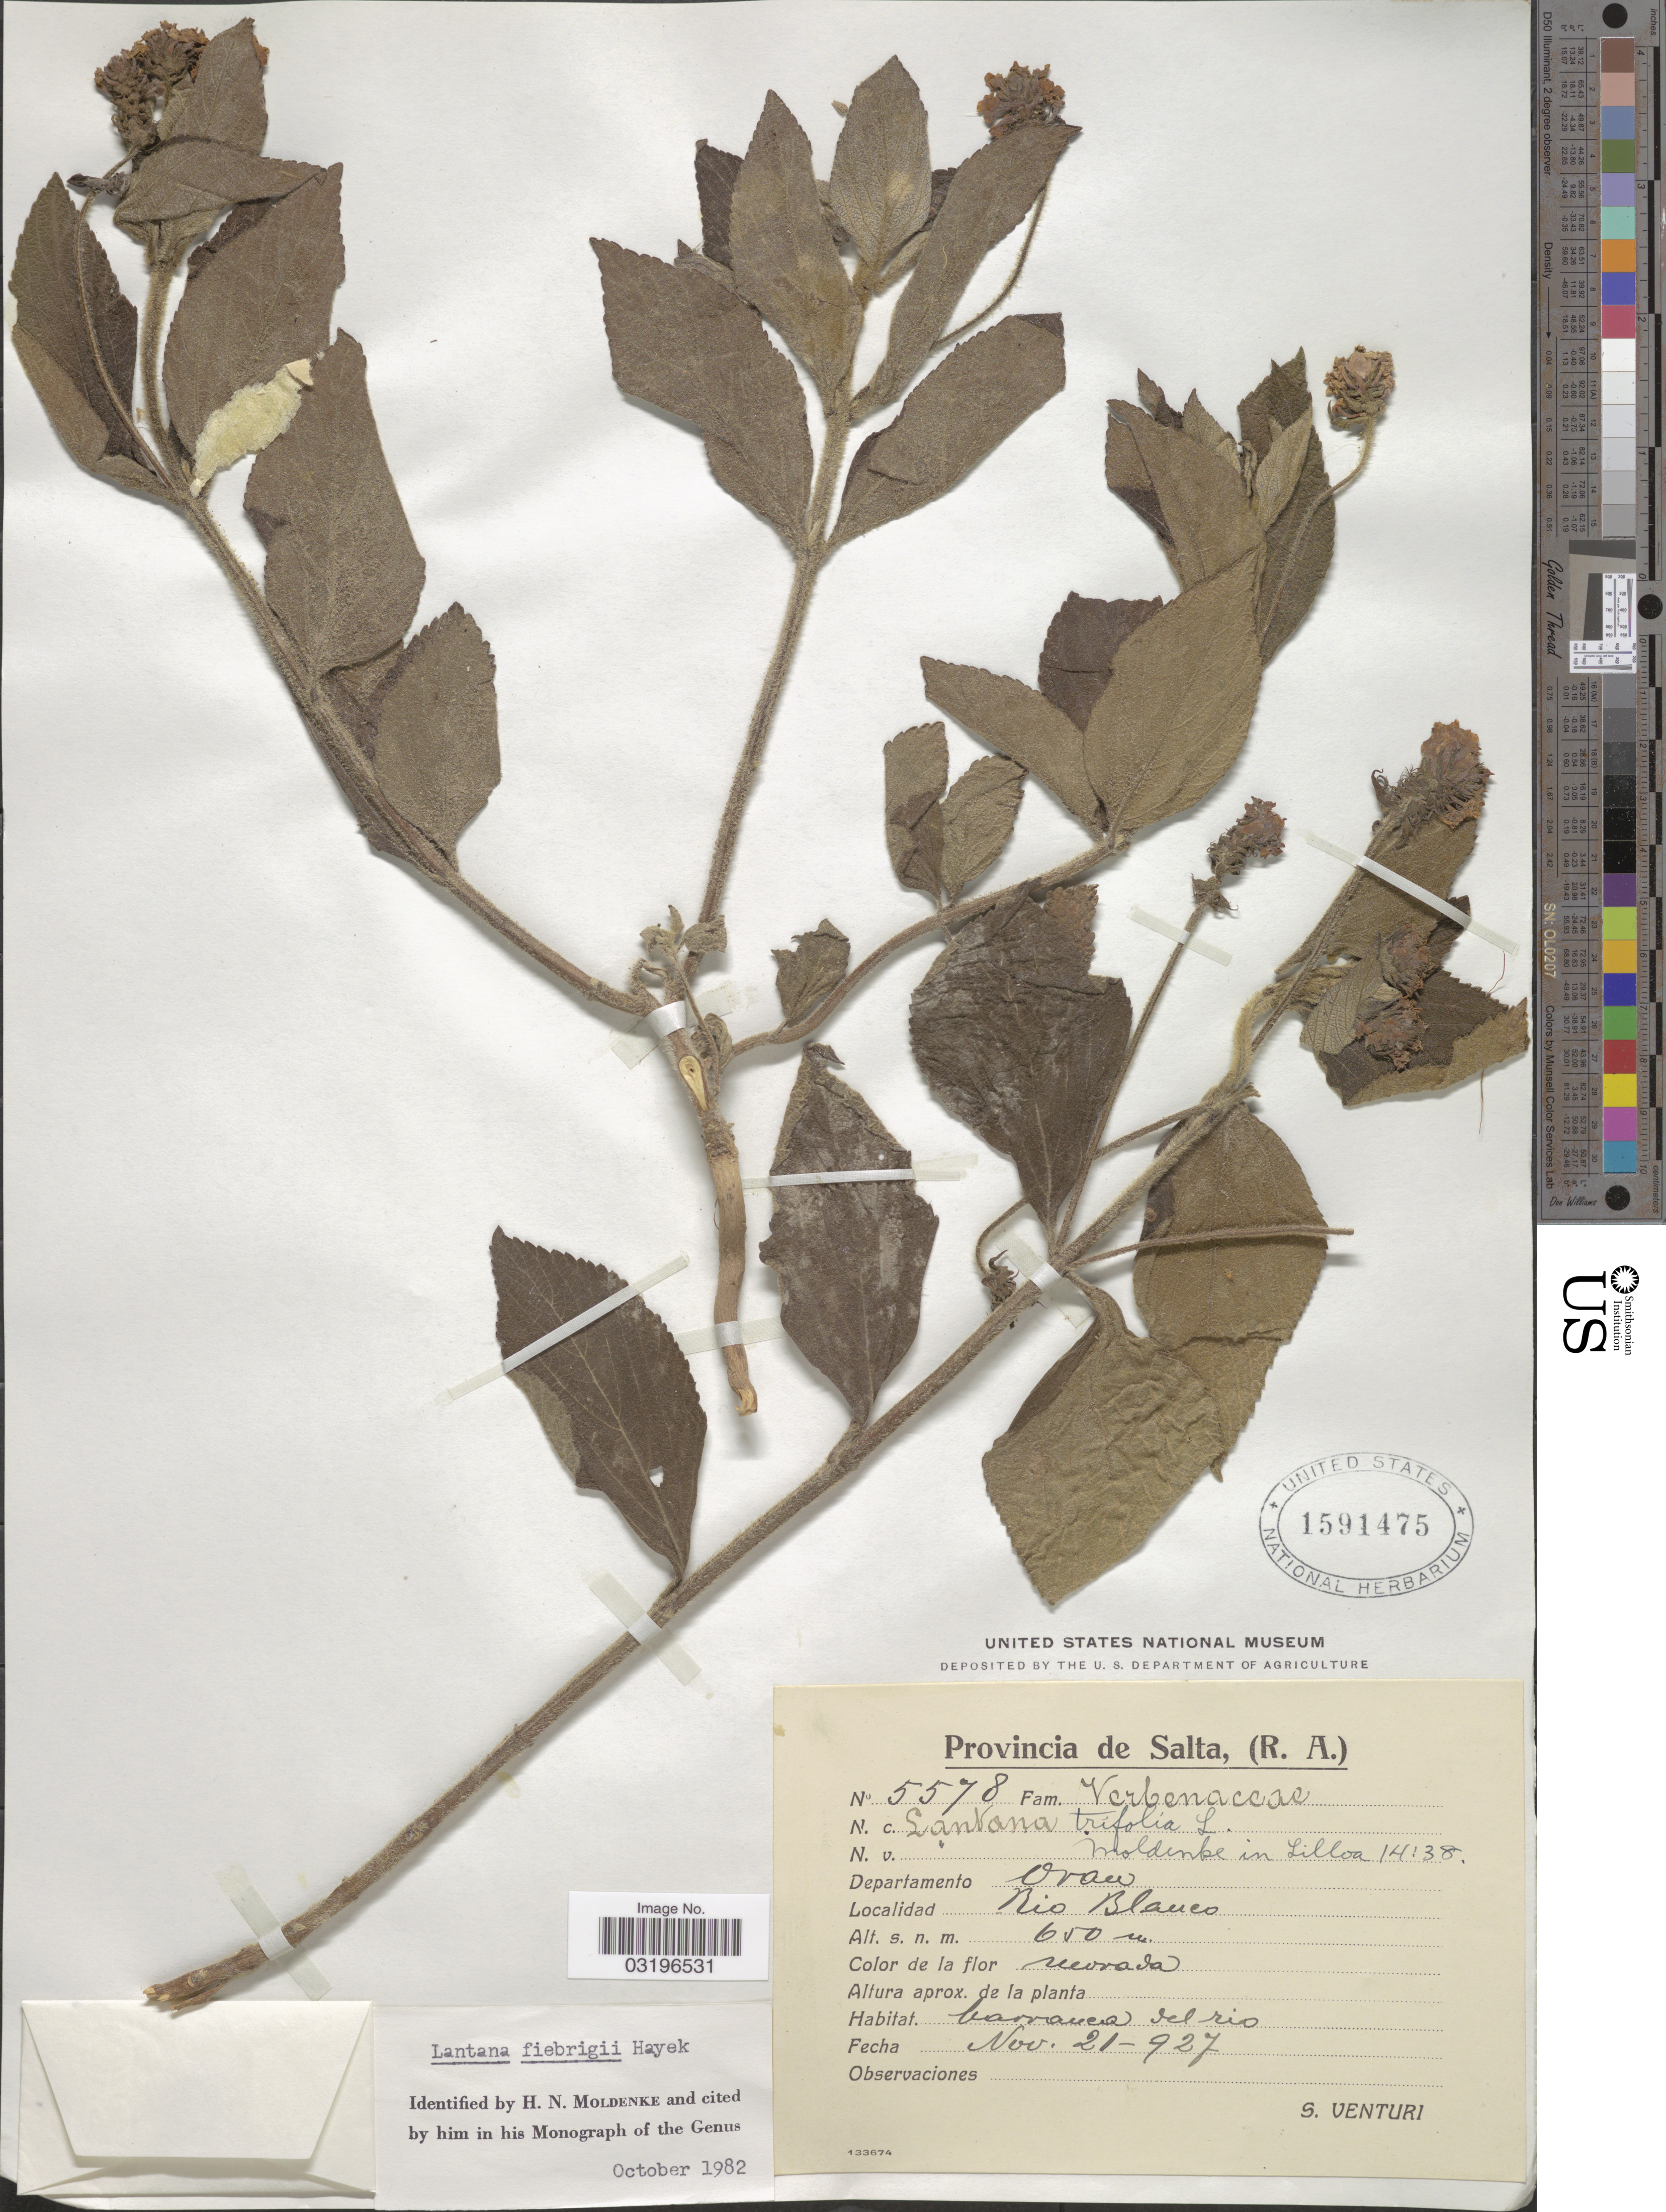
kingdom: Plantae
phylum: Tracheophyta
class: Magnoliopsida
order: Lamiales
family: Verbenaceae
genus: Lantana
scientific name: Lantana fiebrigii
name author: Hayek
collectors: S. Venturi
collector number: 5578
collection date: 1927-11-21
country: Argentina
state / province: Salta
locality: Departamento Oran, Rio Grande.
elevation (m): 650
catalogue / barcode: US 1591475